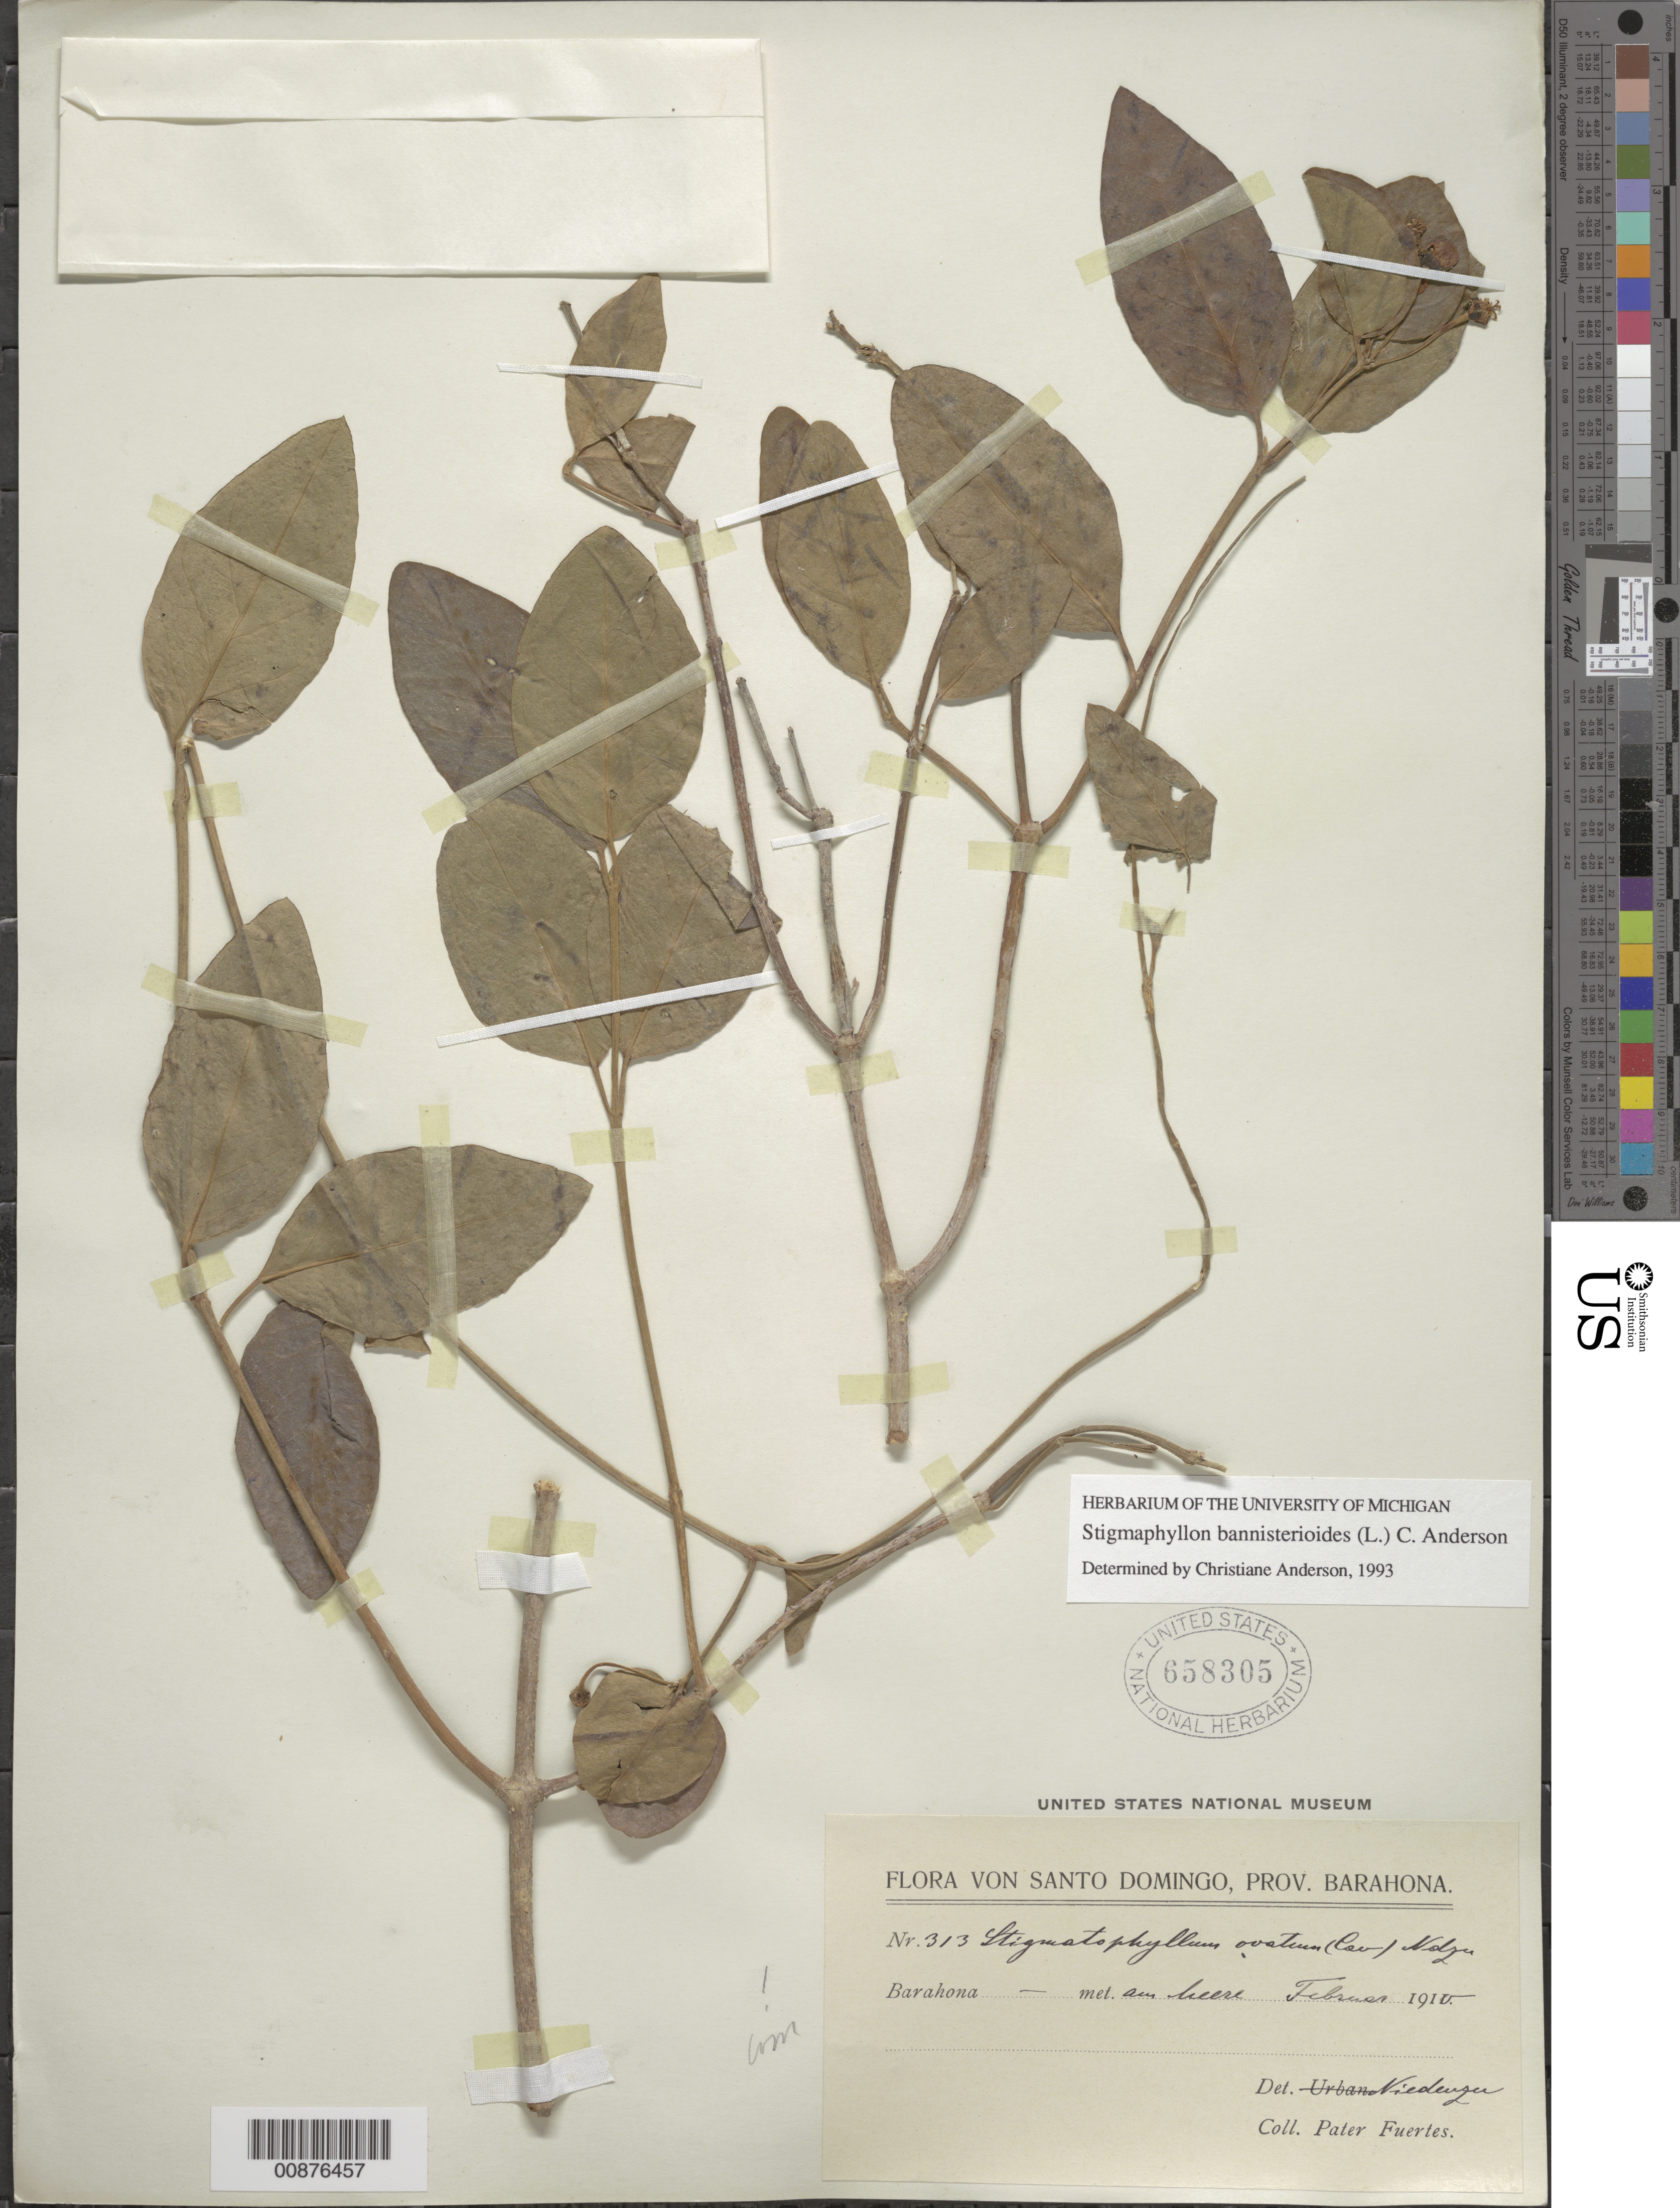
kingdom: Plantae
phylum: Tracheophyta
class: Magnoliopsida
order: Malpighiales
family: Malpighiaceae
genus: Stigmaphyllon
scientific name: Stigmaphyllon bannisterioides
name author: (L.) C.E. Anderson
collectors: M. D. Fuertes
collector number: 313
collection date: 1910-02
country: Dominican Republic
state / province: Barahona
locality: Santo Domingo. Barahona.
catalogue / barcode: US 658305